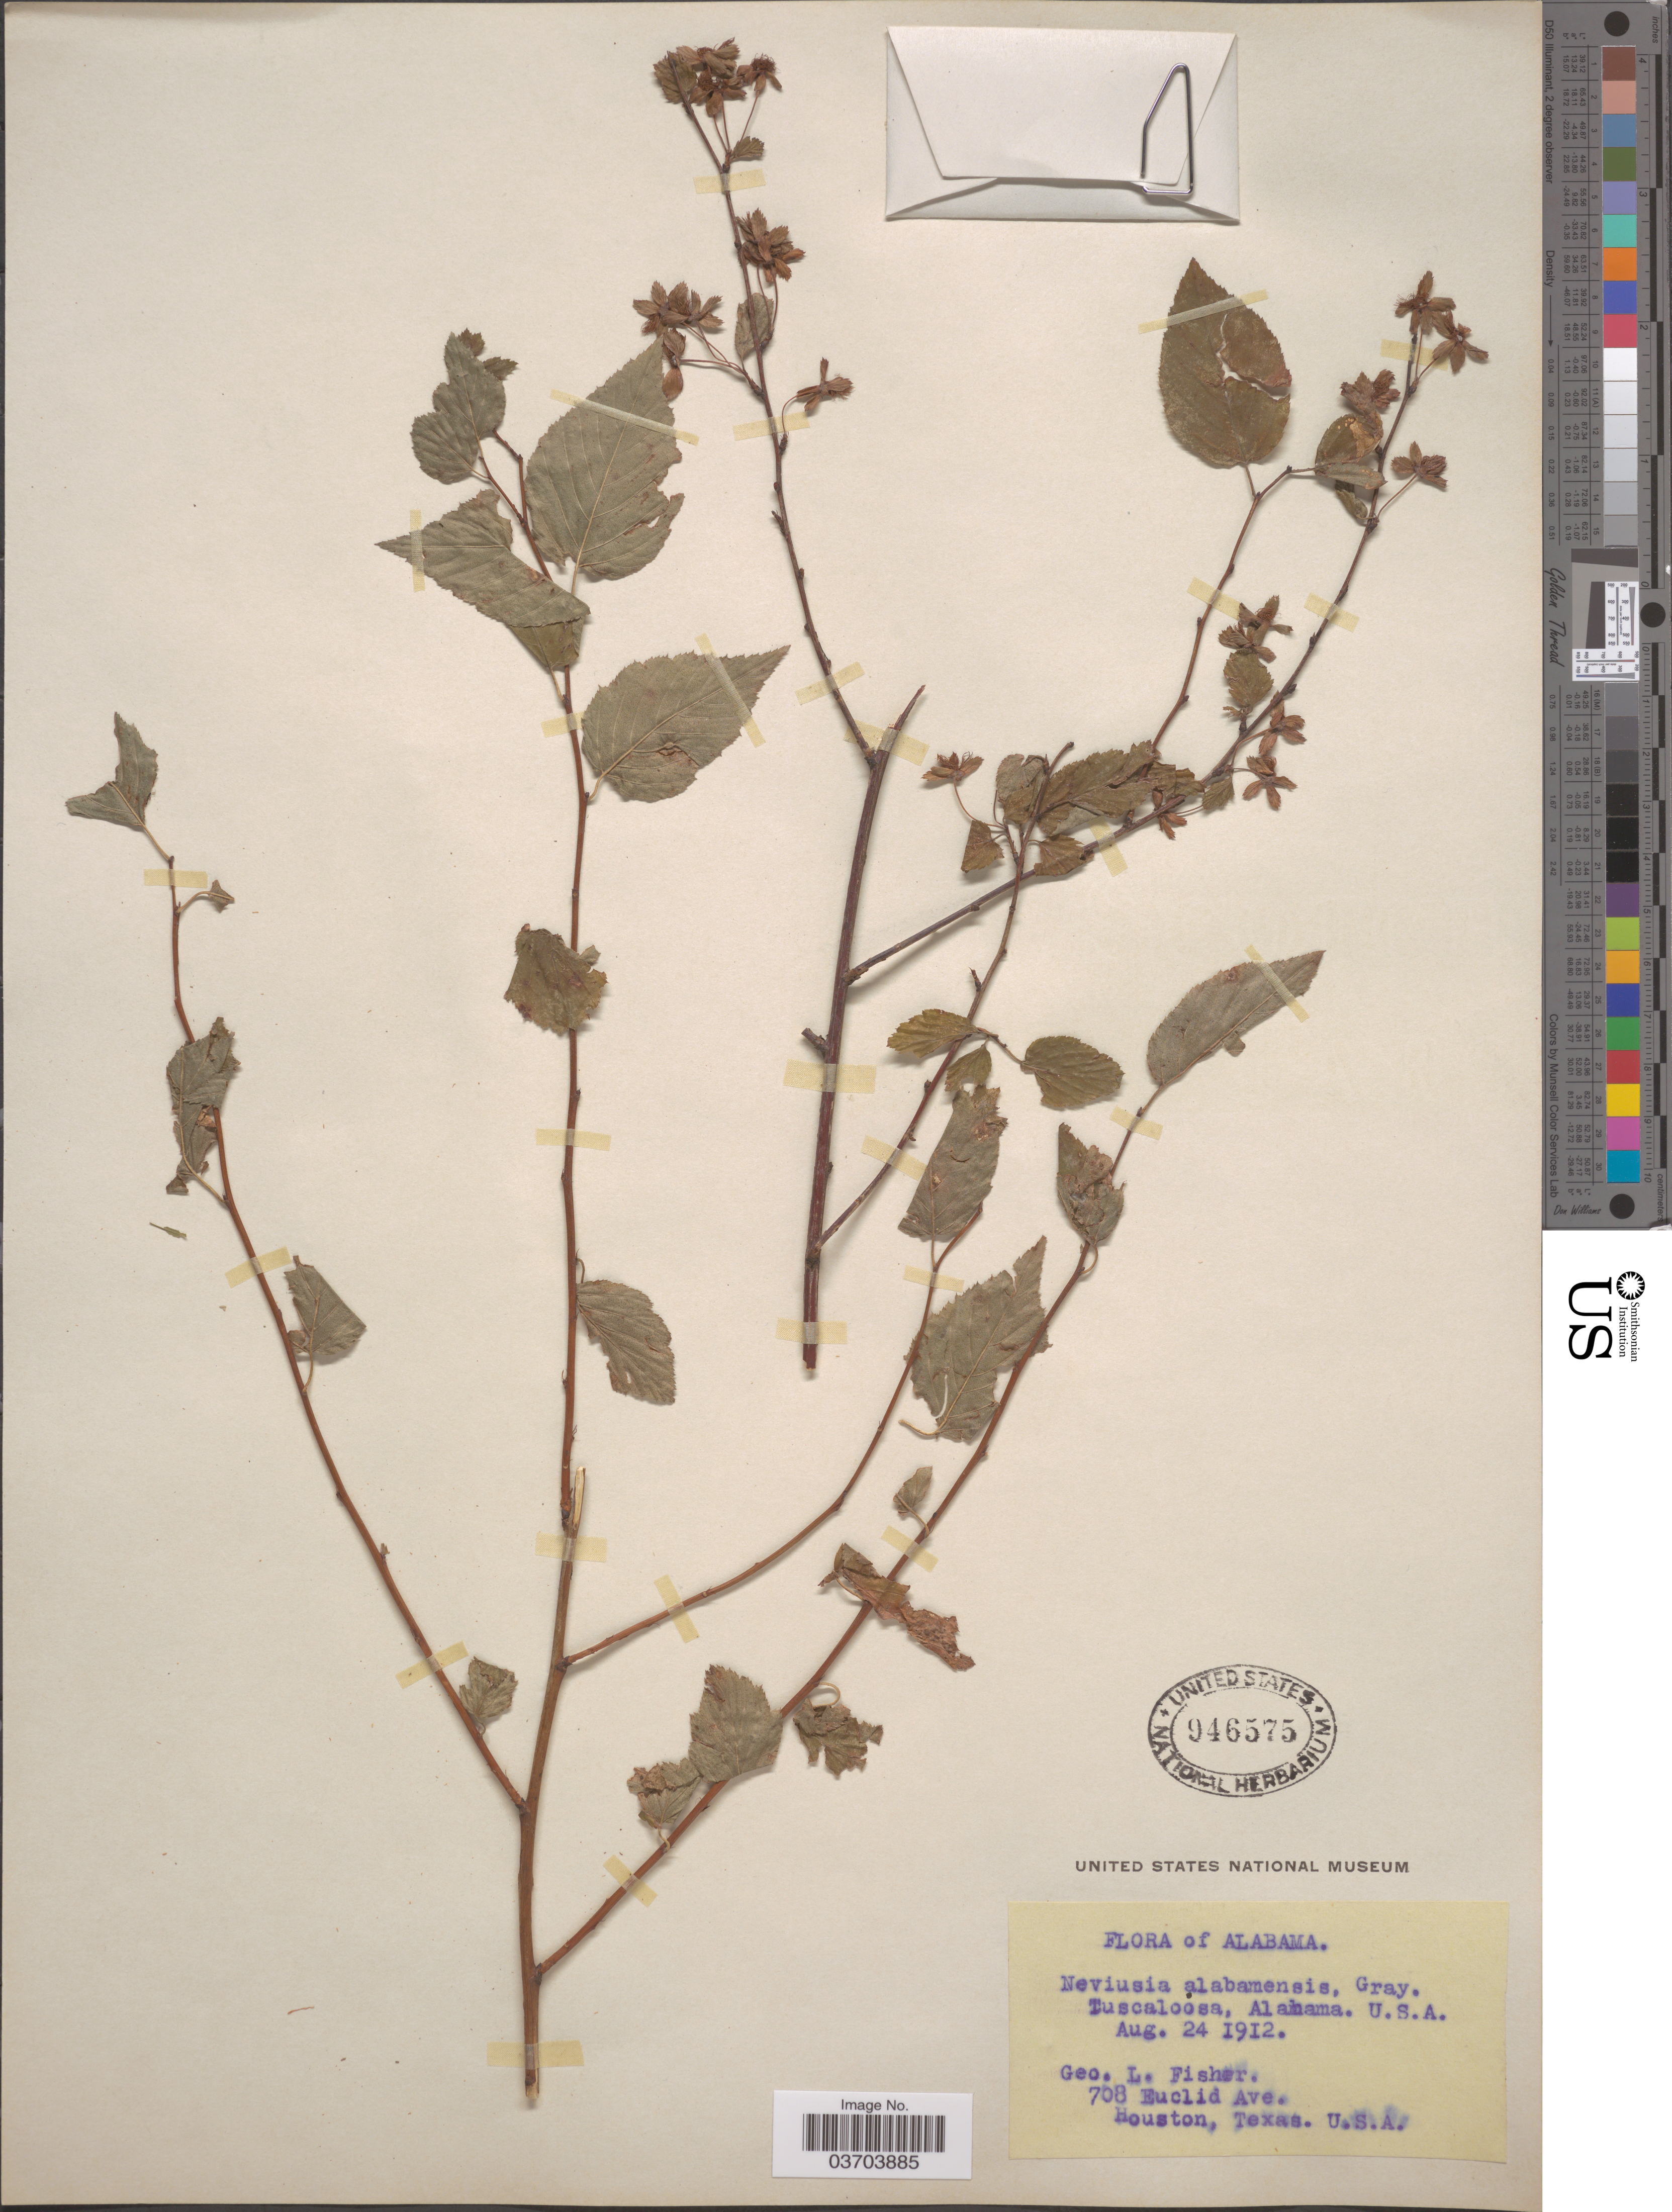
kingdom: Plantae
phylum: Tracheophyta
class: Magnoliopsida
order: Rosales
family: Rosaceae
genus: Neviusia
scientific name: Neviusia alabamensis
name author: A. Gray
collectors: G. L. Fisher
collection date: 1912-08-24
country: United States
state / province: Alabama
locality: Tuscaloosa.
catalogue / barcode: US 946575